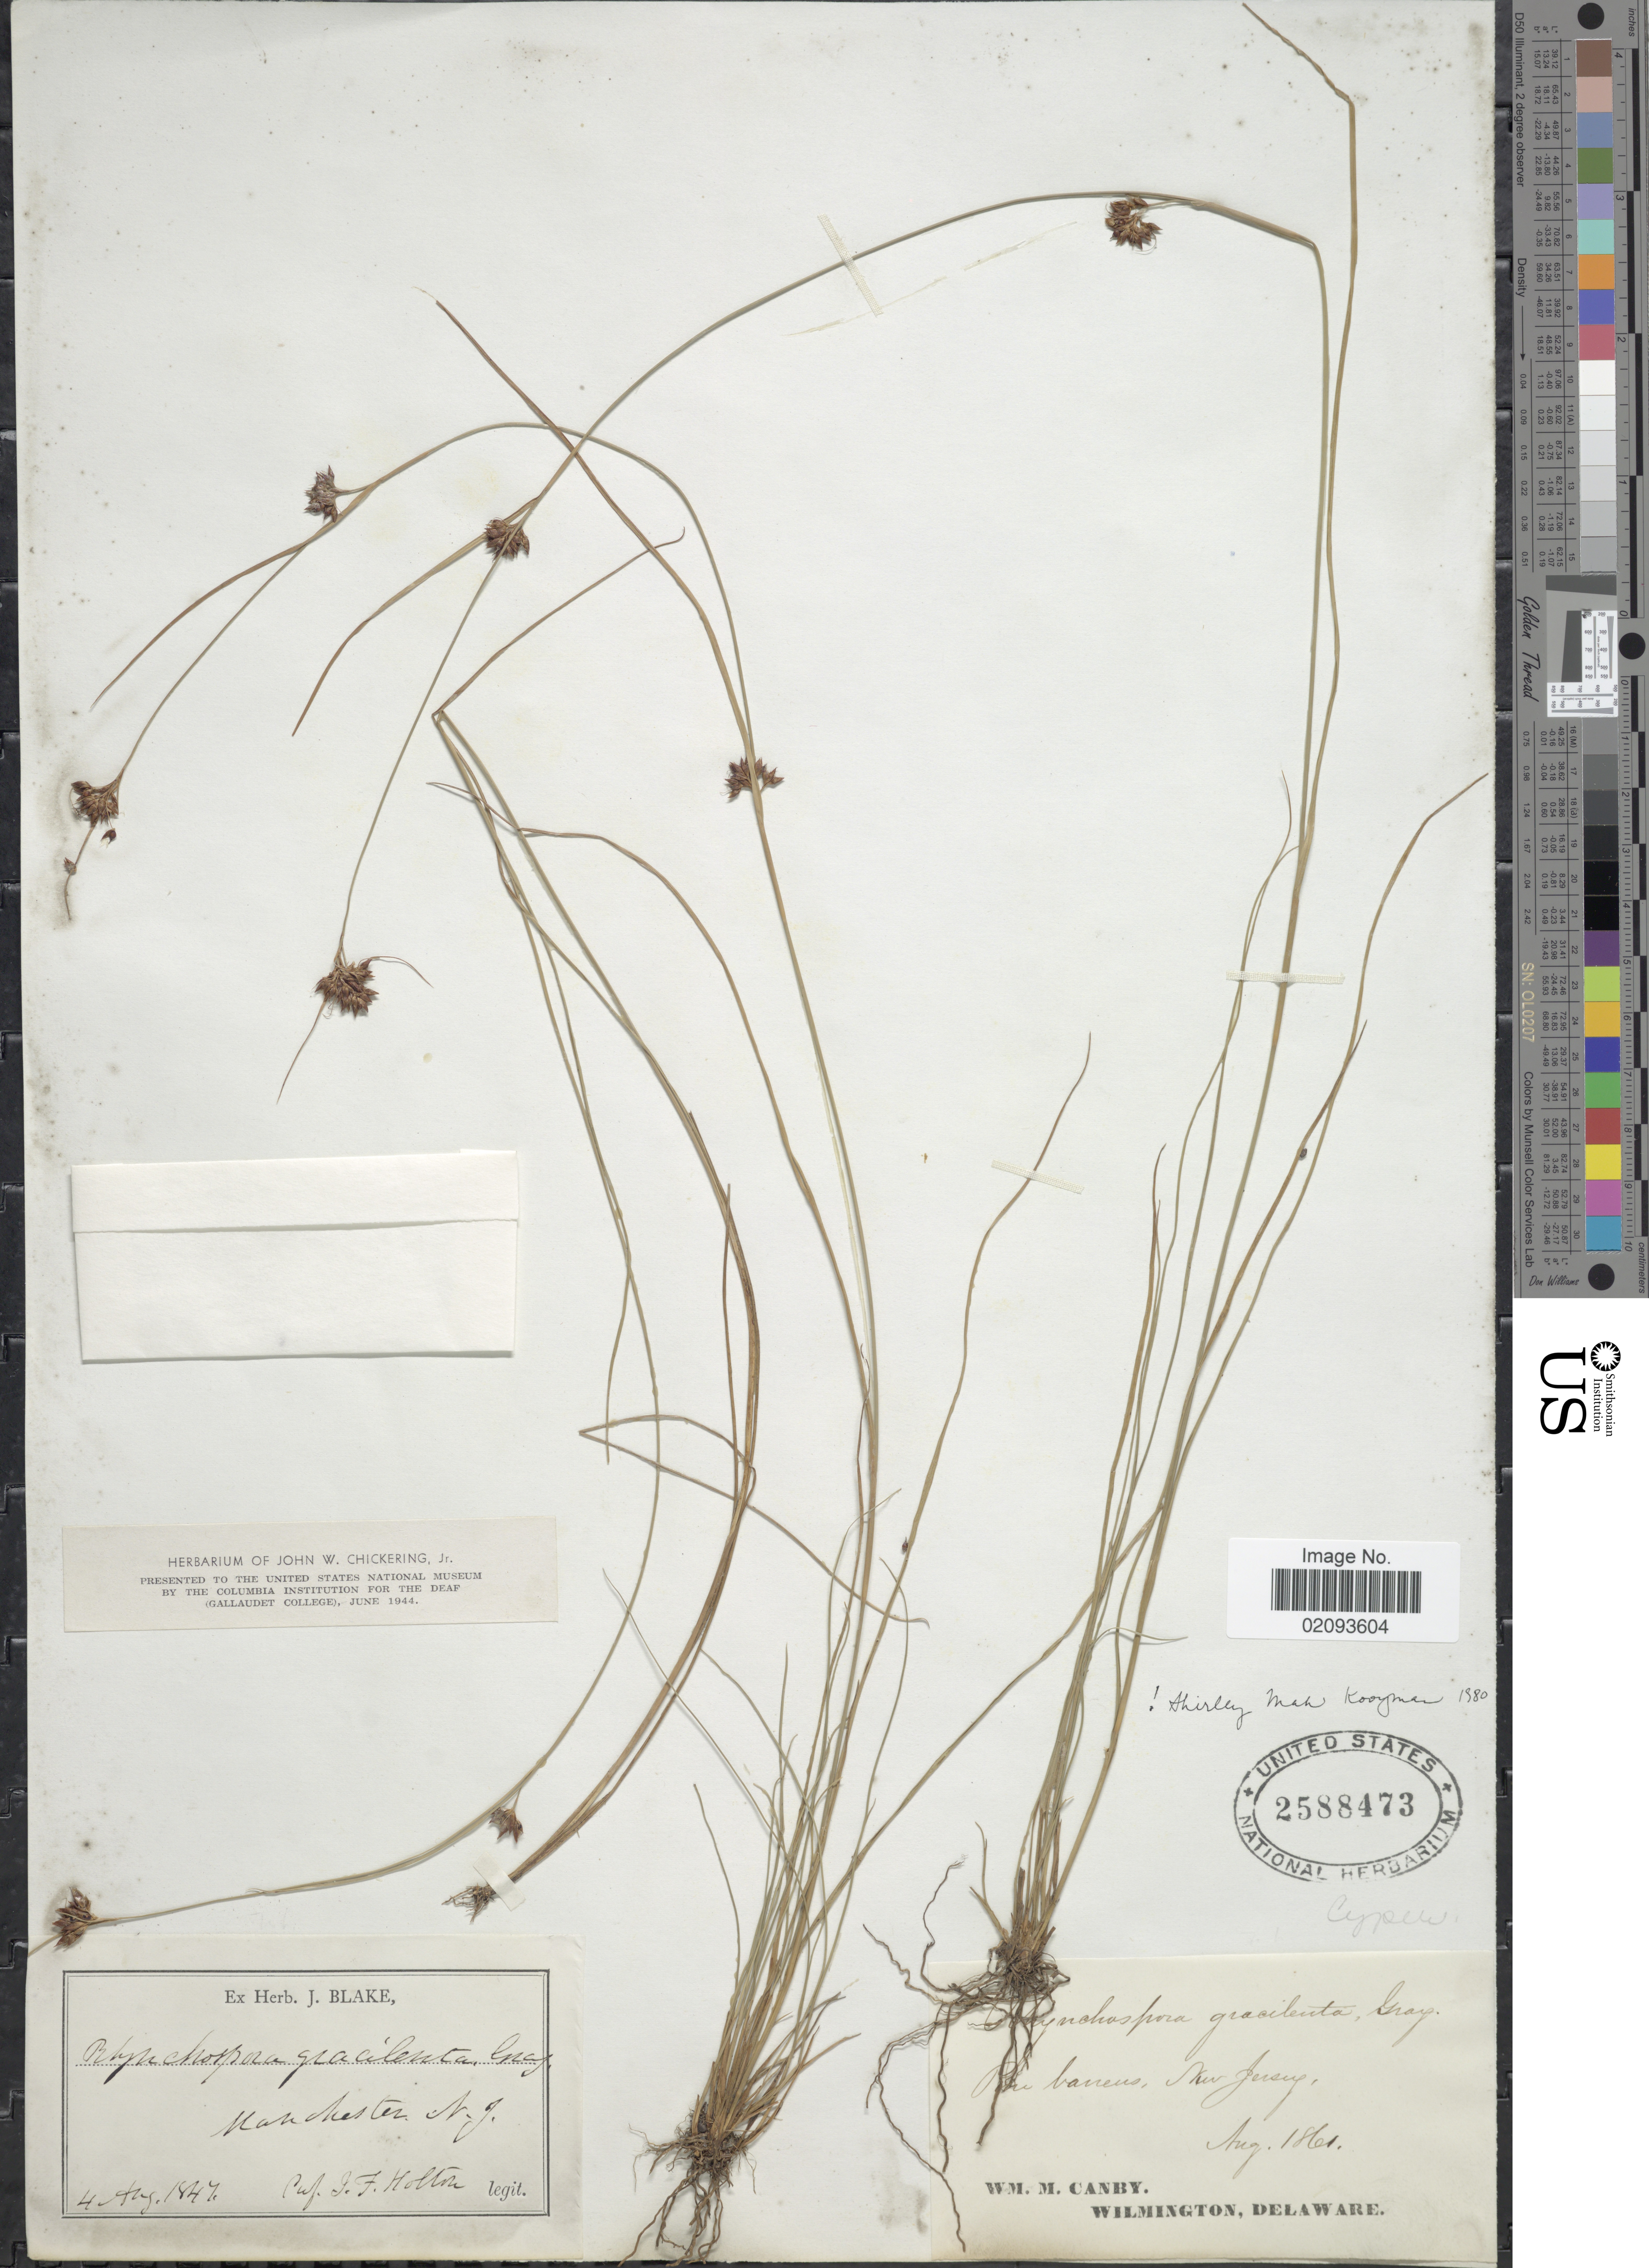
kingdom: Plantae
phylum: Tracheophyta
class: Liliopsida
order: Poales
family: Cyperaceae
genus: Rhynchospora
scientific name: Rhynchospora gracilenta A. Gray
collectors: W. M. Canby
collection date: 1847-08-04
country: United States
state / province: New Jersey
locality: Manchester, Pine barrens.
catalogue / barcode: US 2588473